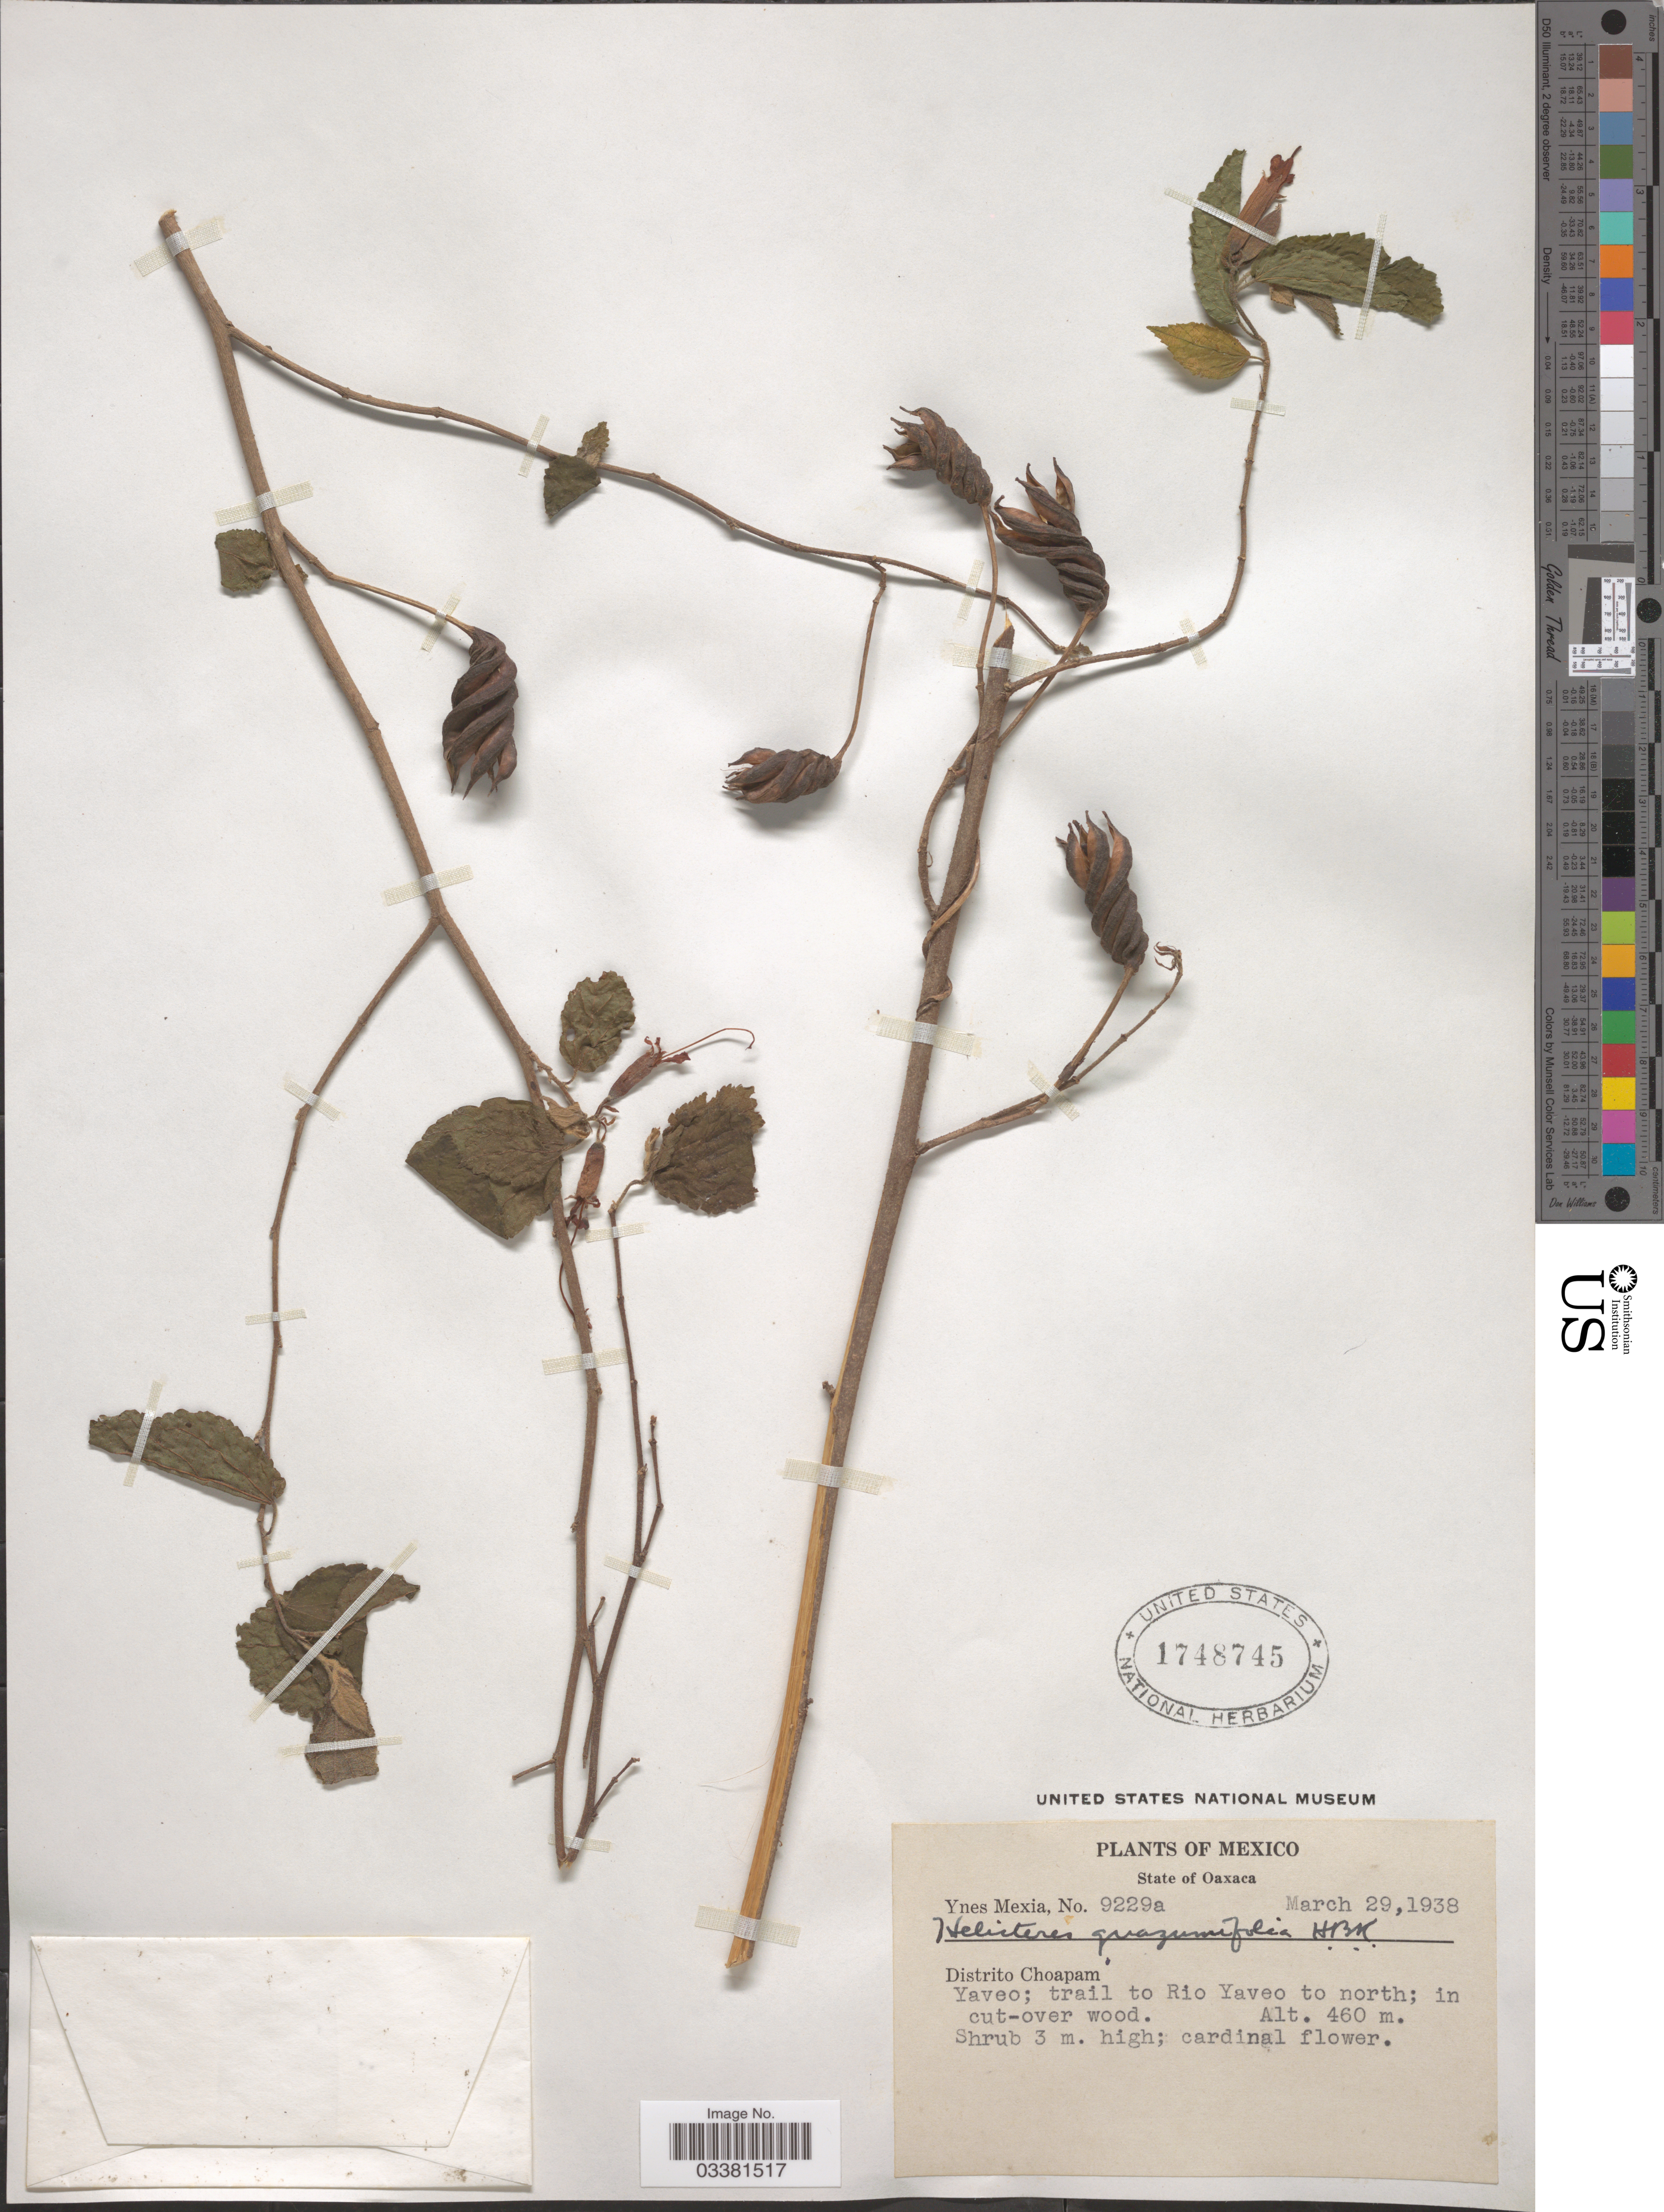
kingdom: Plantae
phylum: Tracheophyta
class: Magnoliopsida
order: Malvales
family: Malvaceae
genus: Helicteres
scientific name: Helicteres guazumifolia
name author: Kunth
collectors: Y. Mexia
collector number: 9229a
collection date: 1938-03-29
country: Mexico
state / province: Oaxaca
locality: Distrito Choapam. Yaveo; trail to Rio Yaveo to north.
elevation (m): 460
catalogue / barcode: US 1748745